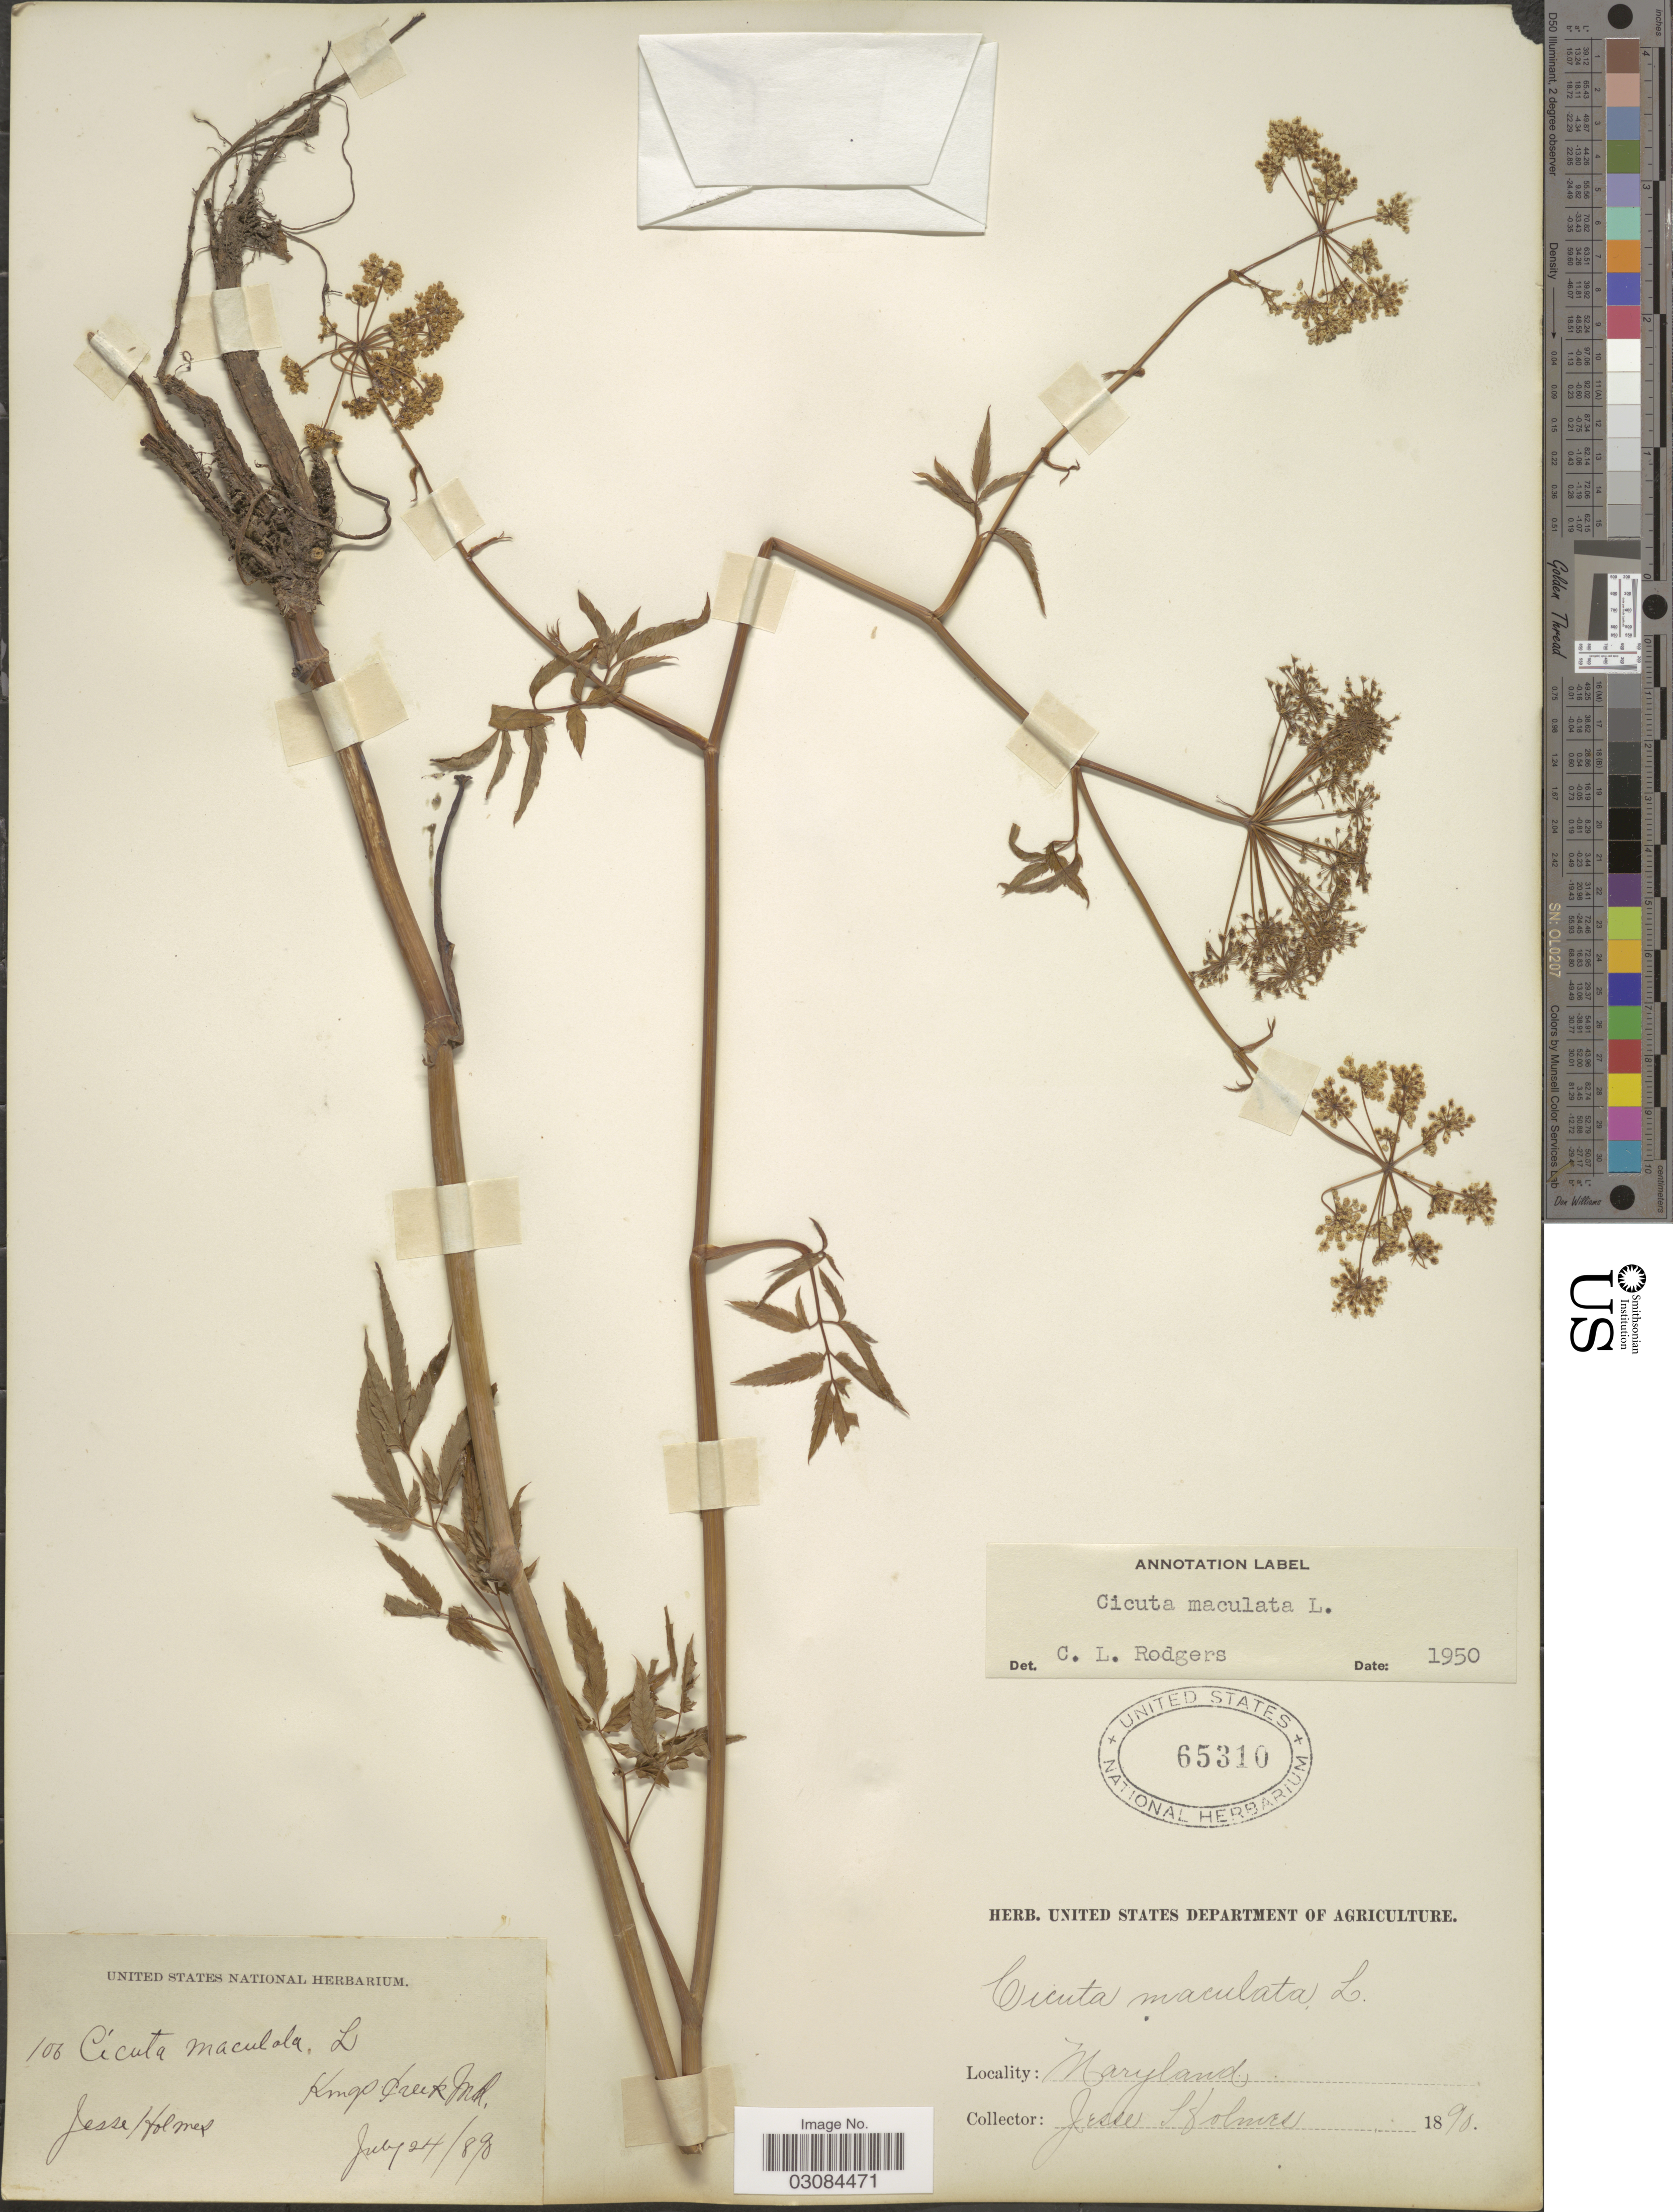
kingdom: Plantae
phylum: Tracheophyta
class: Magnoliopsida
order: Apiales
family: Apiaceae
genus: Cicuta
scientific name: Cicuta maculata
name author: L.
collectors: J. Holmes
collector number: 106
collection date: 1890-07-24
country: United States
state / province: Maryland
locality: Kings Creek Md.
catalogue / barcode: US 65310